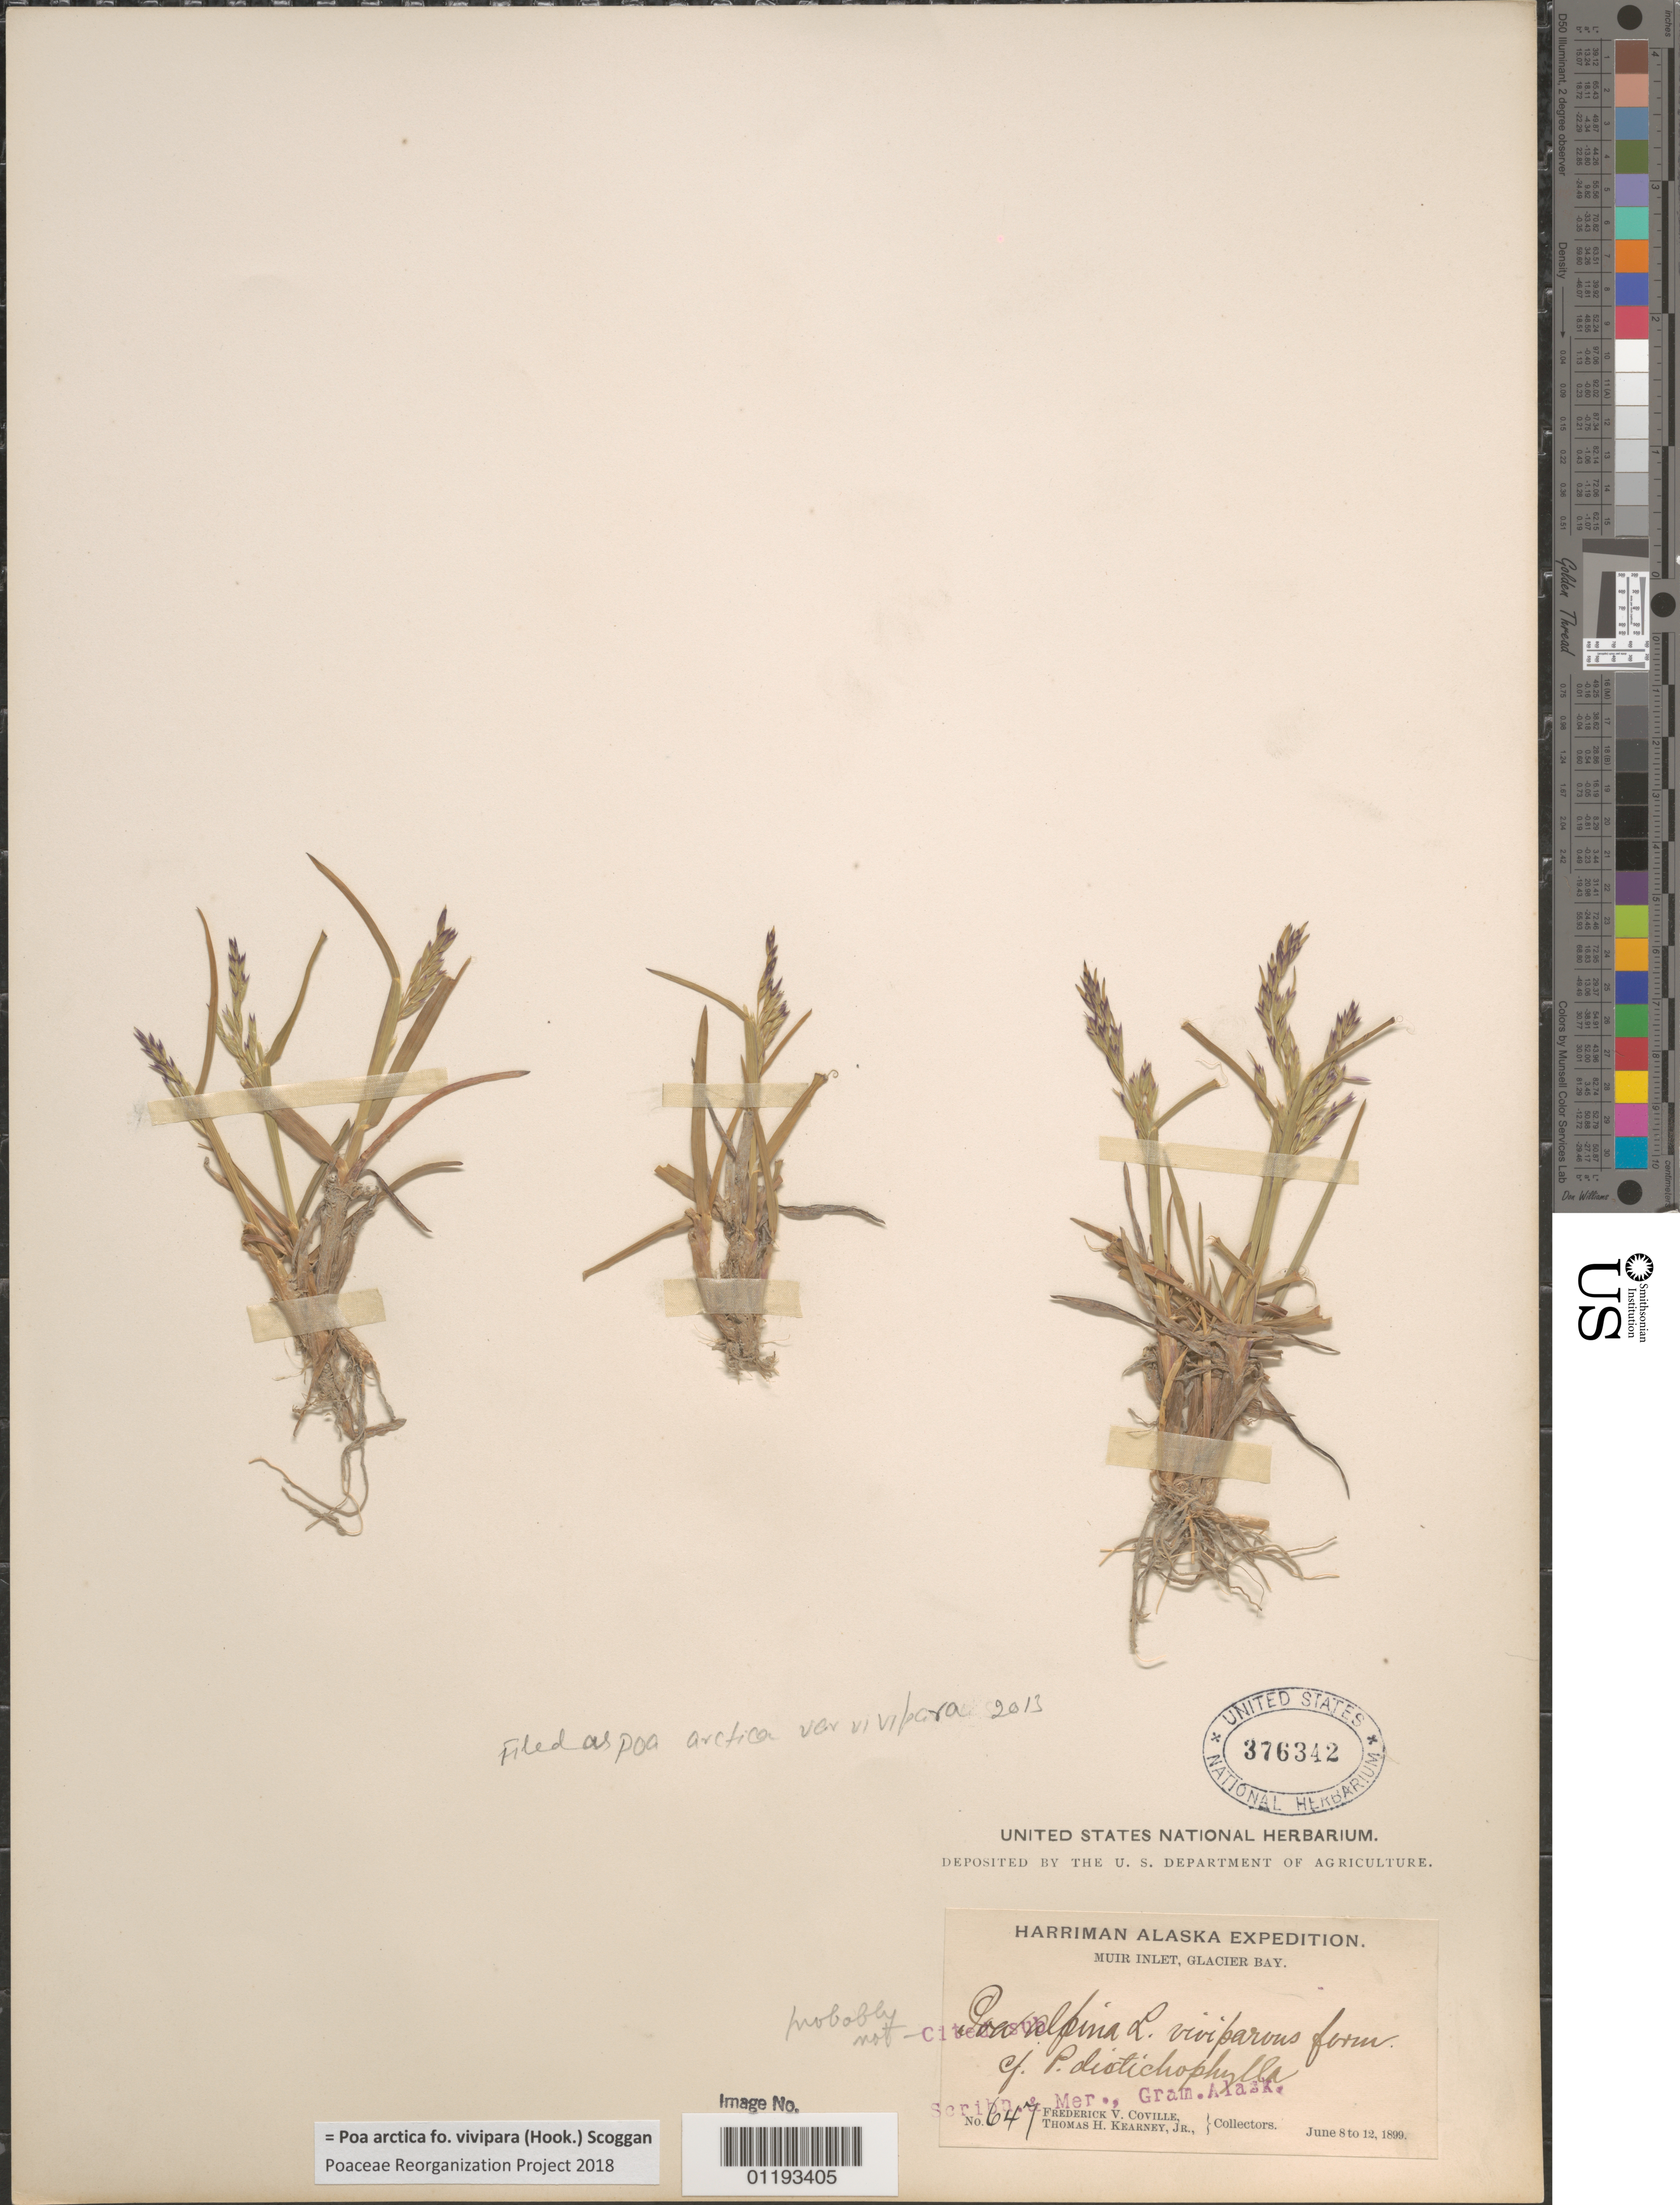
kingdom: Plantae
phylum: Tracheophyta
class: Liliopsida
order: Poales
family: Poaceae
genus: Poa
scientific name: Poa arctica f. vivipara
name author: (Hook.) Scoggan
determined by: Poaceae Reorganization Project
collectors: F. V. Coville & T. H. Kearney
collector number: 647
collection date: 1899-06-08/1899-06-12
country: United States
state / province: Alaska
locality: Muir Inlet, Glacier Bay.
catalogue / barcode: US 376342